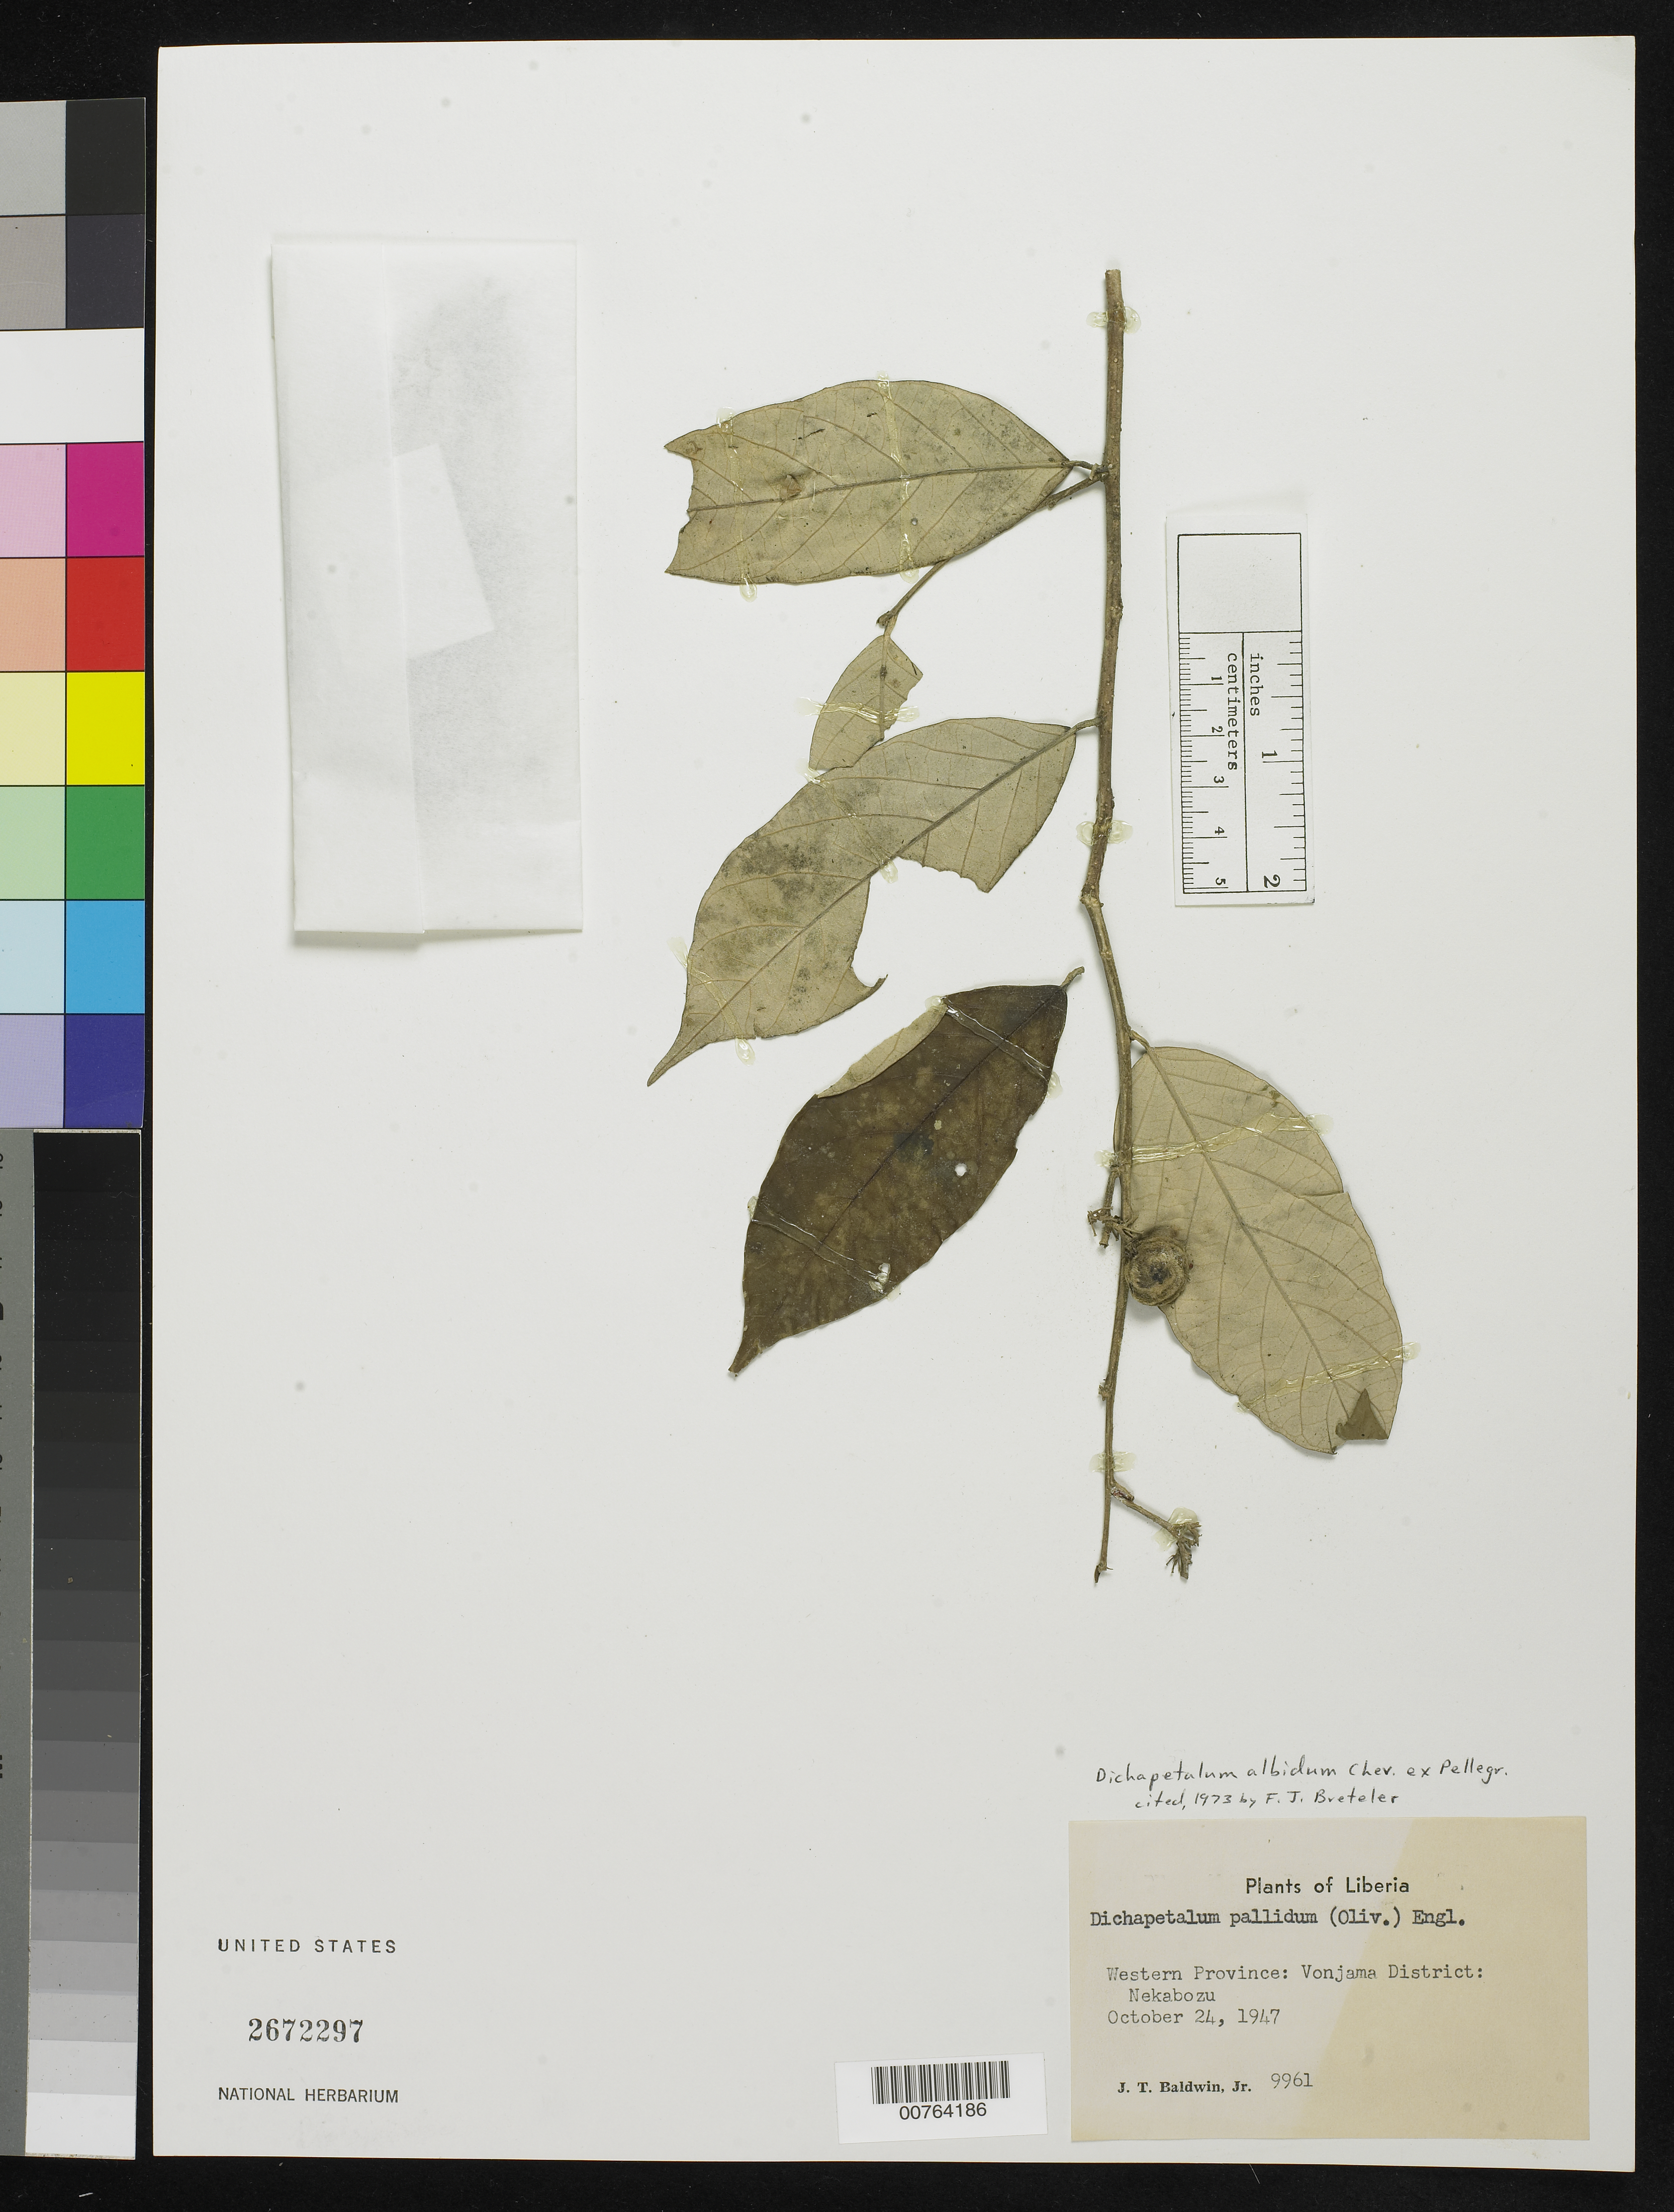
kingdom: Plantae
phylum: Tracheophyta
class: Magnoliopsida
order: Malpighiales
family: Dichapetalaceae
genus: Dichapetalum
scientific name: Dichapetalum albidum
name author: A. Chev. ex Pellegr.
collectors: J. T. Baldwin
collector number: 9961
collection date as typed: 24 Oct 1947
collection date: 1947-10-24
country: Liberia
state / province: Lofa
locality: Western Province: Vonjama District, Nekabozu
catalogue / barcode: US 2672297